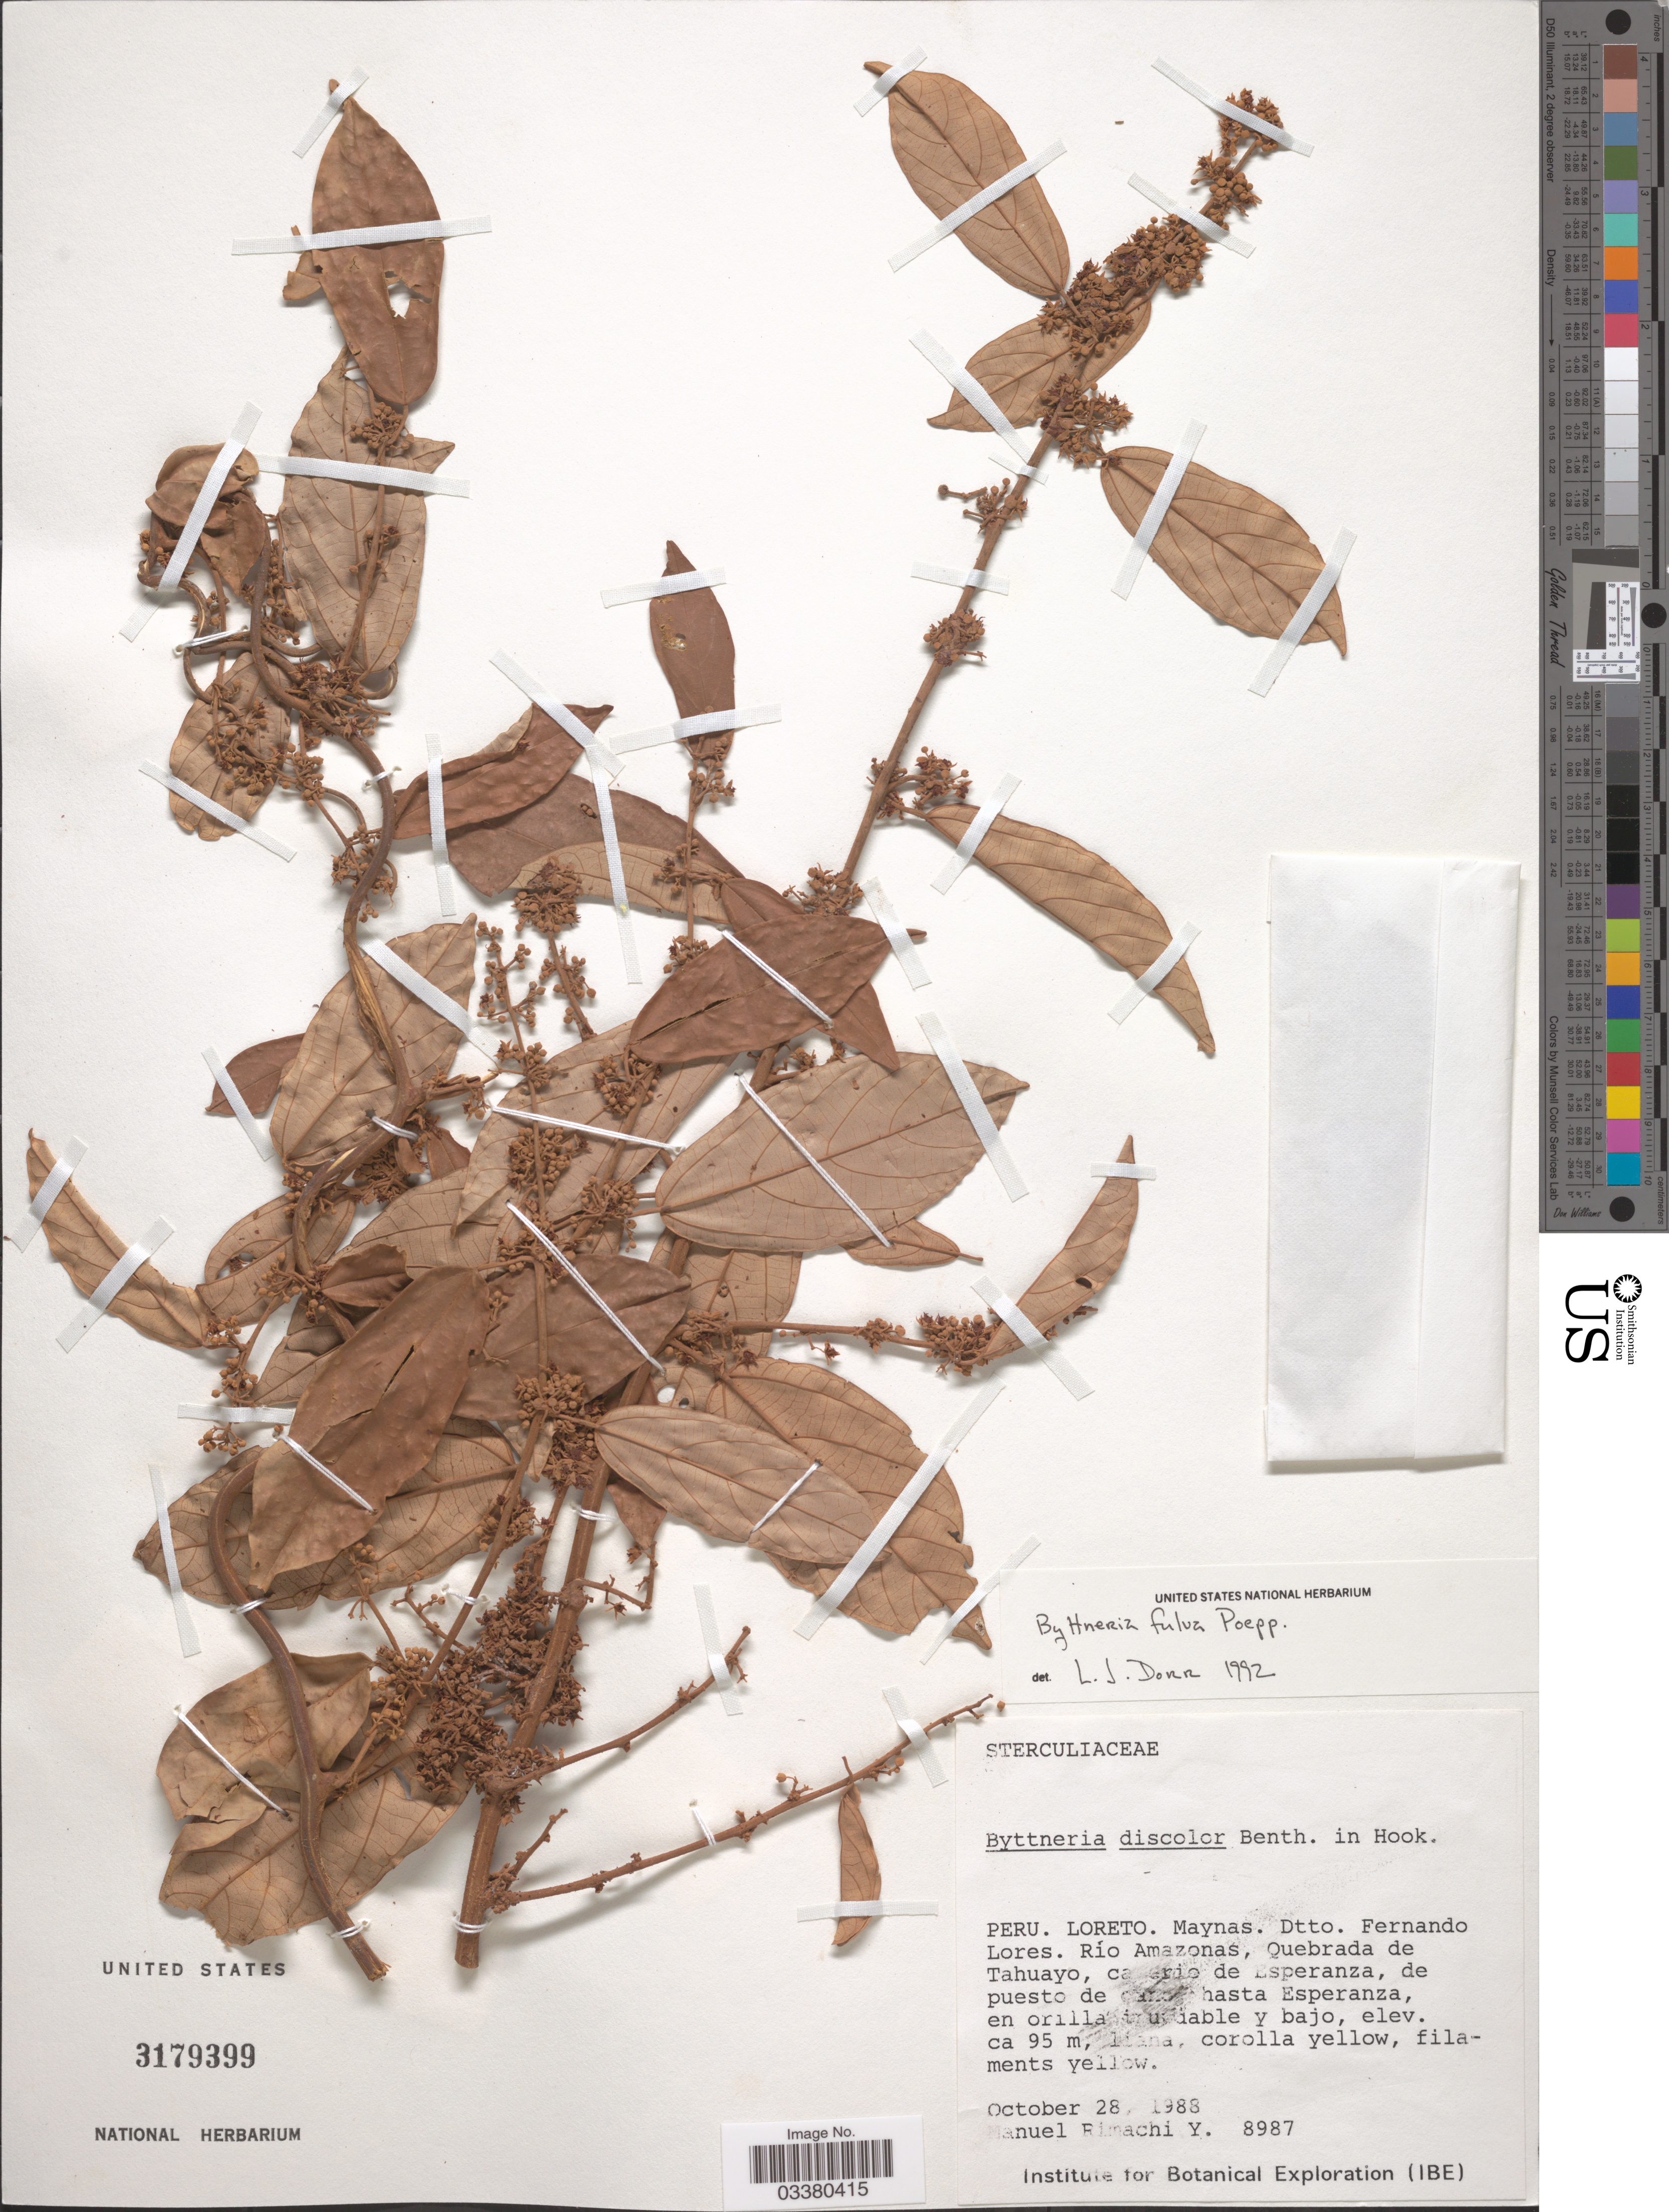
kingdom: Plantae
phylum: Tracheophyta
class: Magnoliopsida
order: Malvales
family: Malvaceae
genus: Byttneria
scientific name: Byttneria fulva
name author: Poepp.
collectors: M. Rimachi Y.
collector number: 8987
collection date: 1988-10-28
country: Peru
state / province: Loreto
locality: Maynas. Dtto. Fernando Lores. Río Amazonas, Quebrada de Tahuayo, cacaserio de Esperanza, de puesto de canon hasta Esperanza, en orilla inundable y bajo.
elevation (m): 95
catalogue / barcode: US 3179399